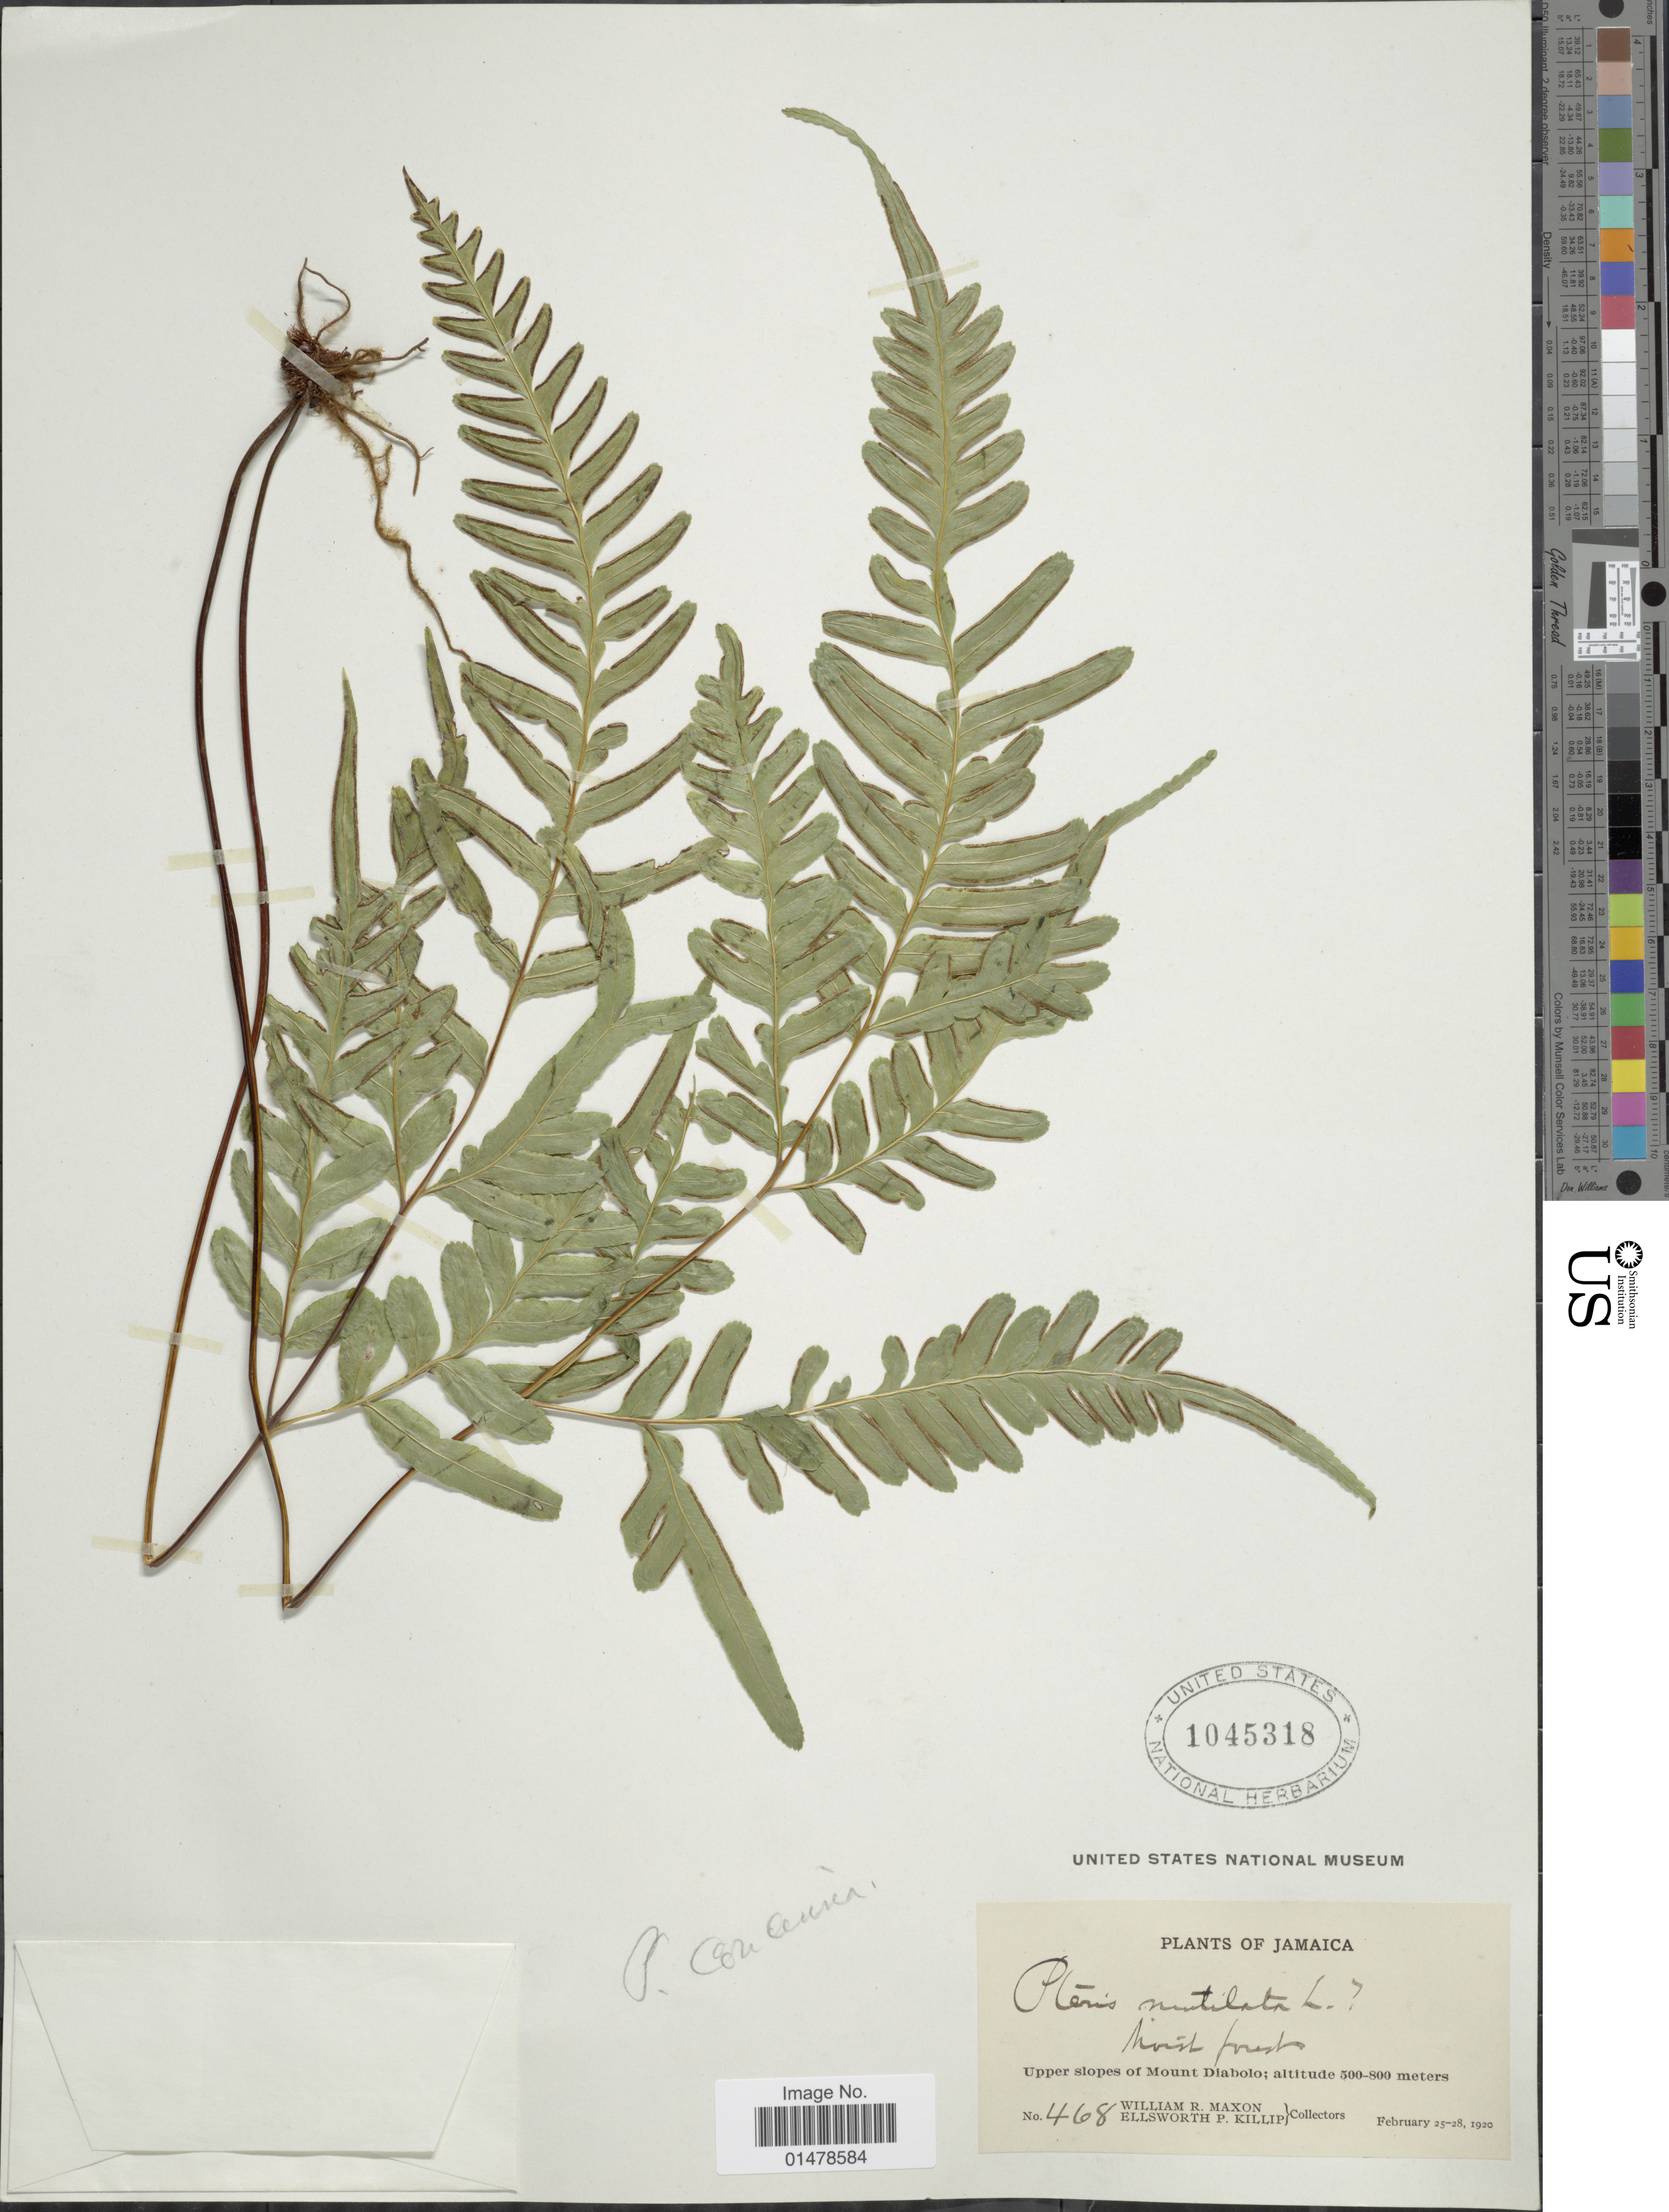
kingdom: Plantae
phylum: Tracheophyta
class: Polypodiopsida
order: Polypodiales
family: Pteridaceae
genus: Pteris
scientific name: Pteris concinna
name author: Herter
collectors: W. R. Maxon & E. P. Killip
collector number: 468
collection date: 1920-02-25/1920-02-28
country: Jamaica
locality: Upper slopes of Mount Diabolo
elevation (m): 500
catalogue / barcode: US 1045318